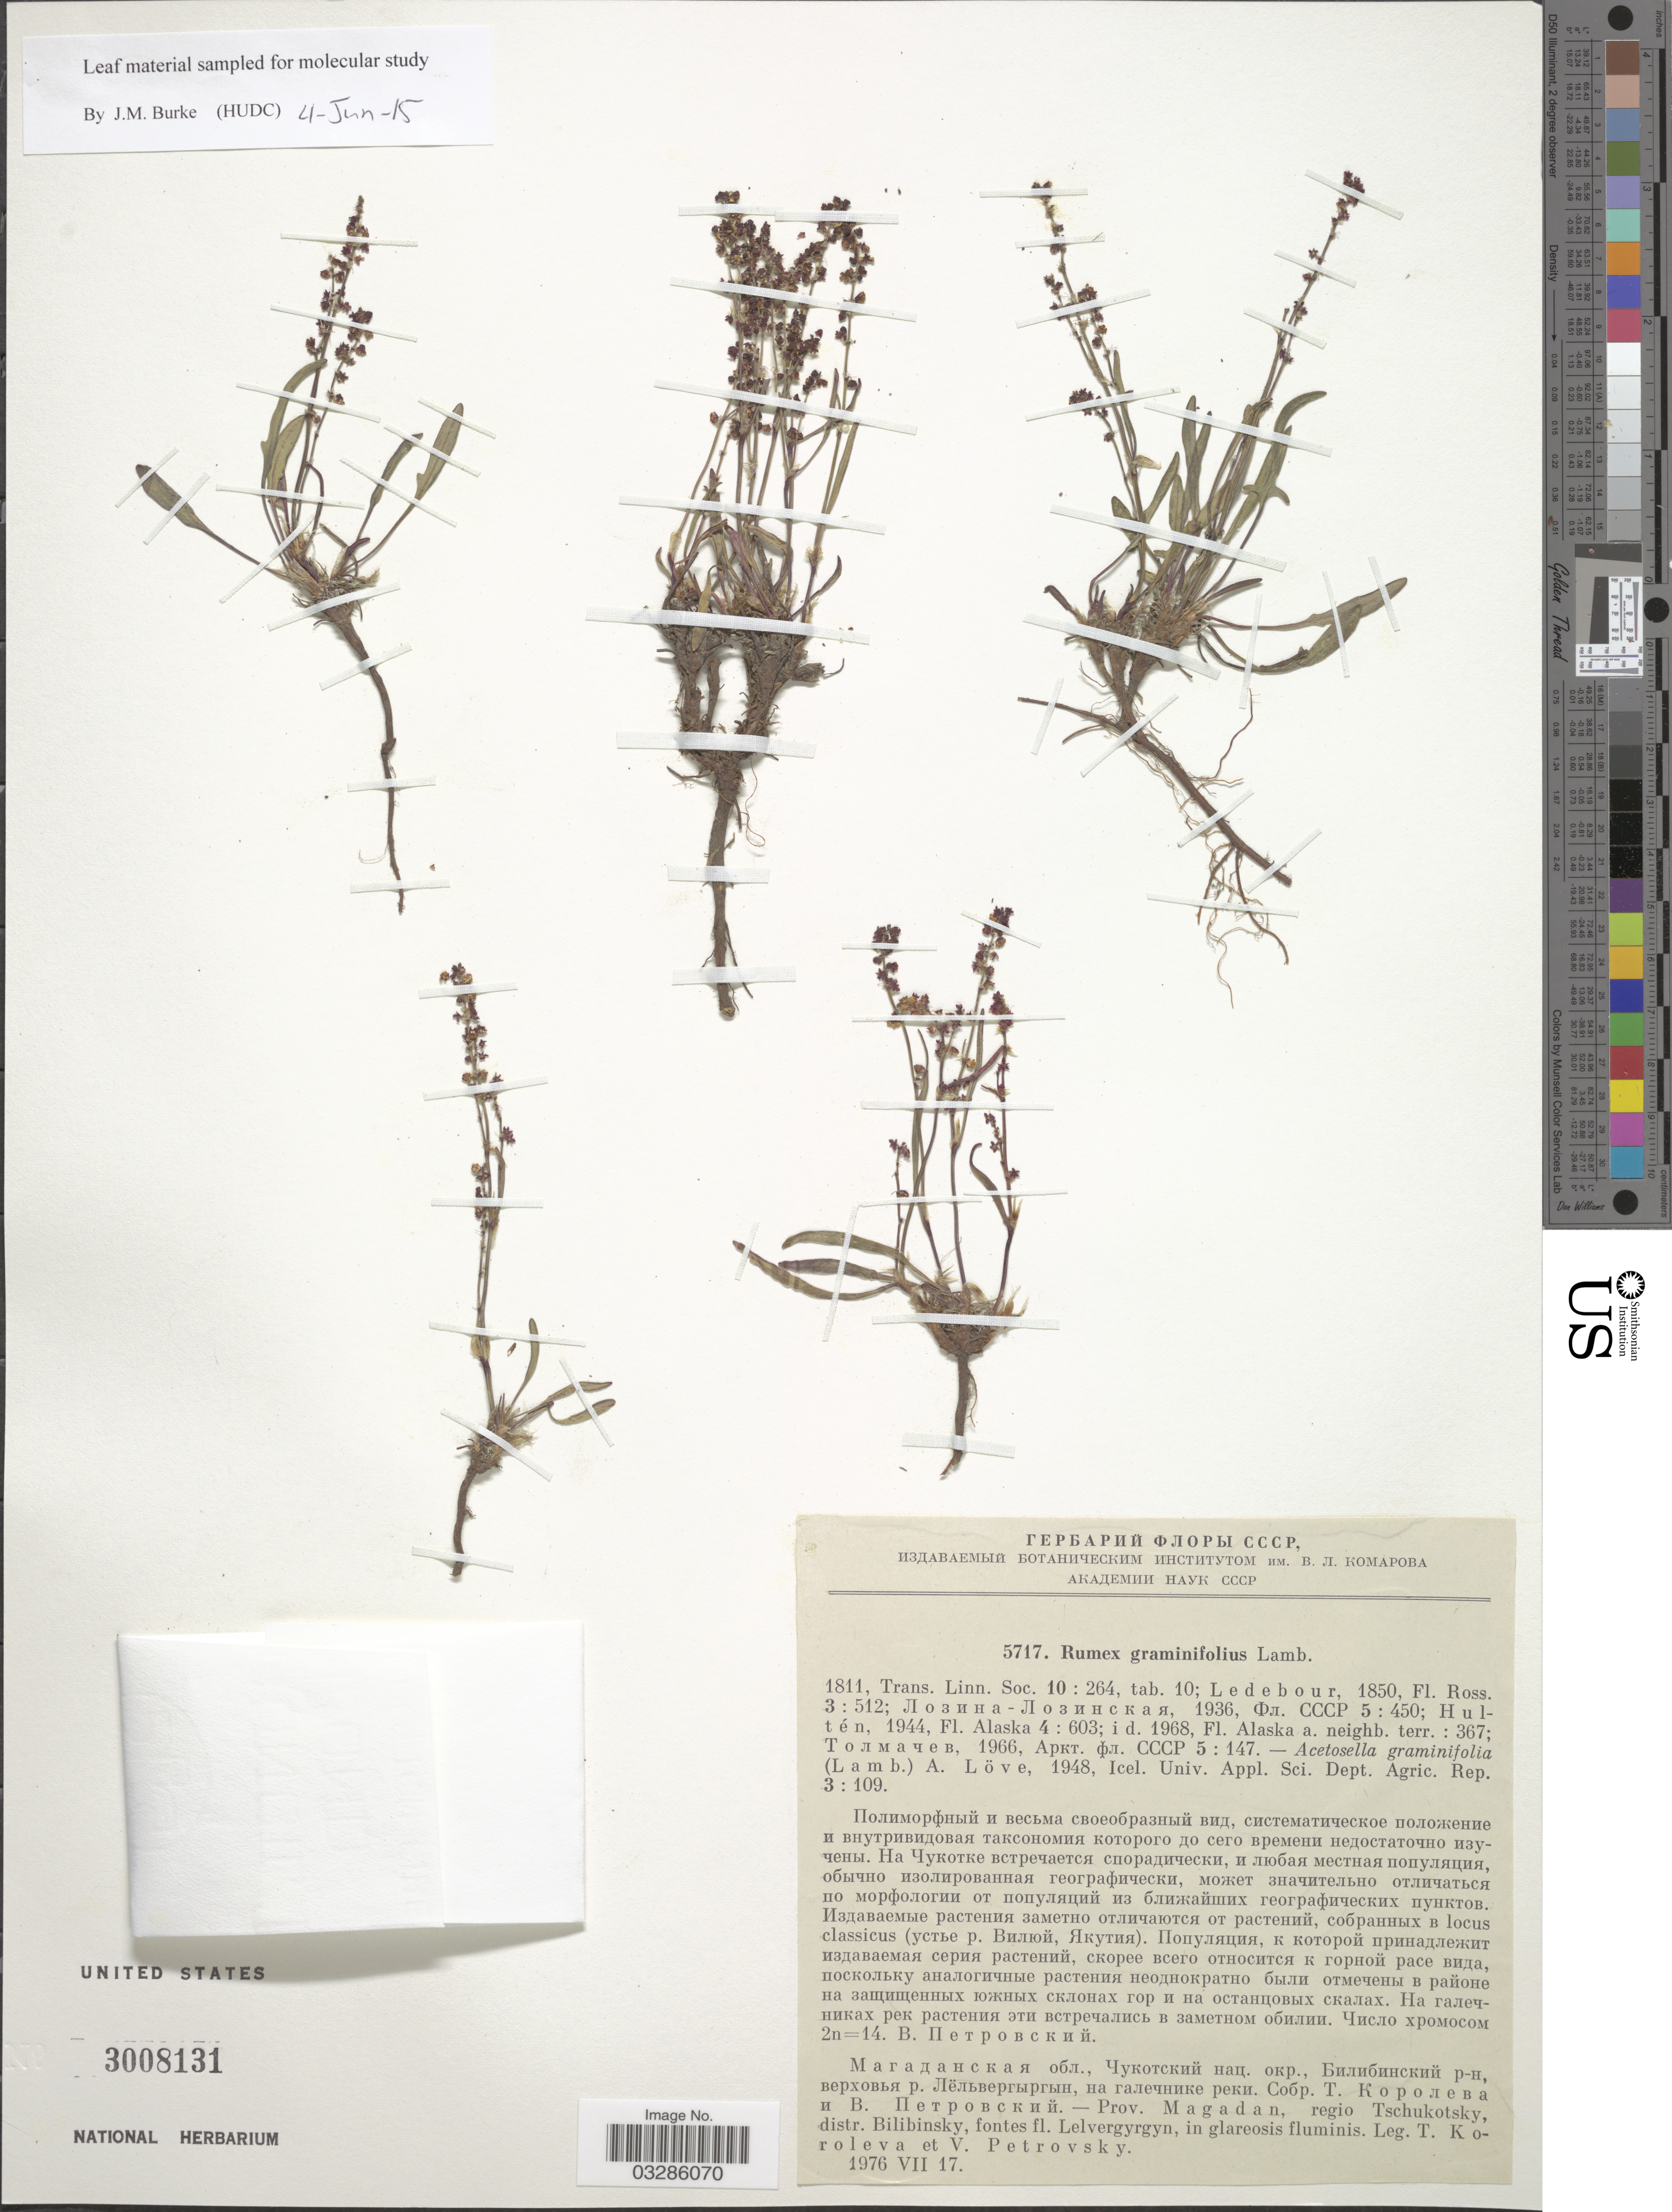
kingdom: Plantae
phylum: Tracheophyta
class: Magnoliopsida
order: Caryophyllales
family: Polygonaceae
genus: Rumex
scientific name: Rumex graminifolius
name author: Rudolph ex Lamb.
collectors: T. Koroleva & V. Petrovsky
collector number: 5717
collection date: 1976-07-17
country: Russian Federation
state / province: Magadan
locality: Regio Tschukotsky, distr. Bilibinsky, fontes fl. Lelvergyrgyn, in glareosis fluminis.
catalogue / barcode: US 3008131